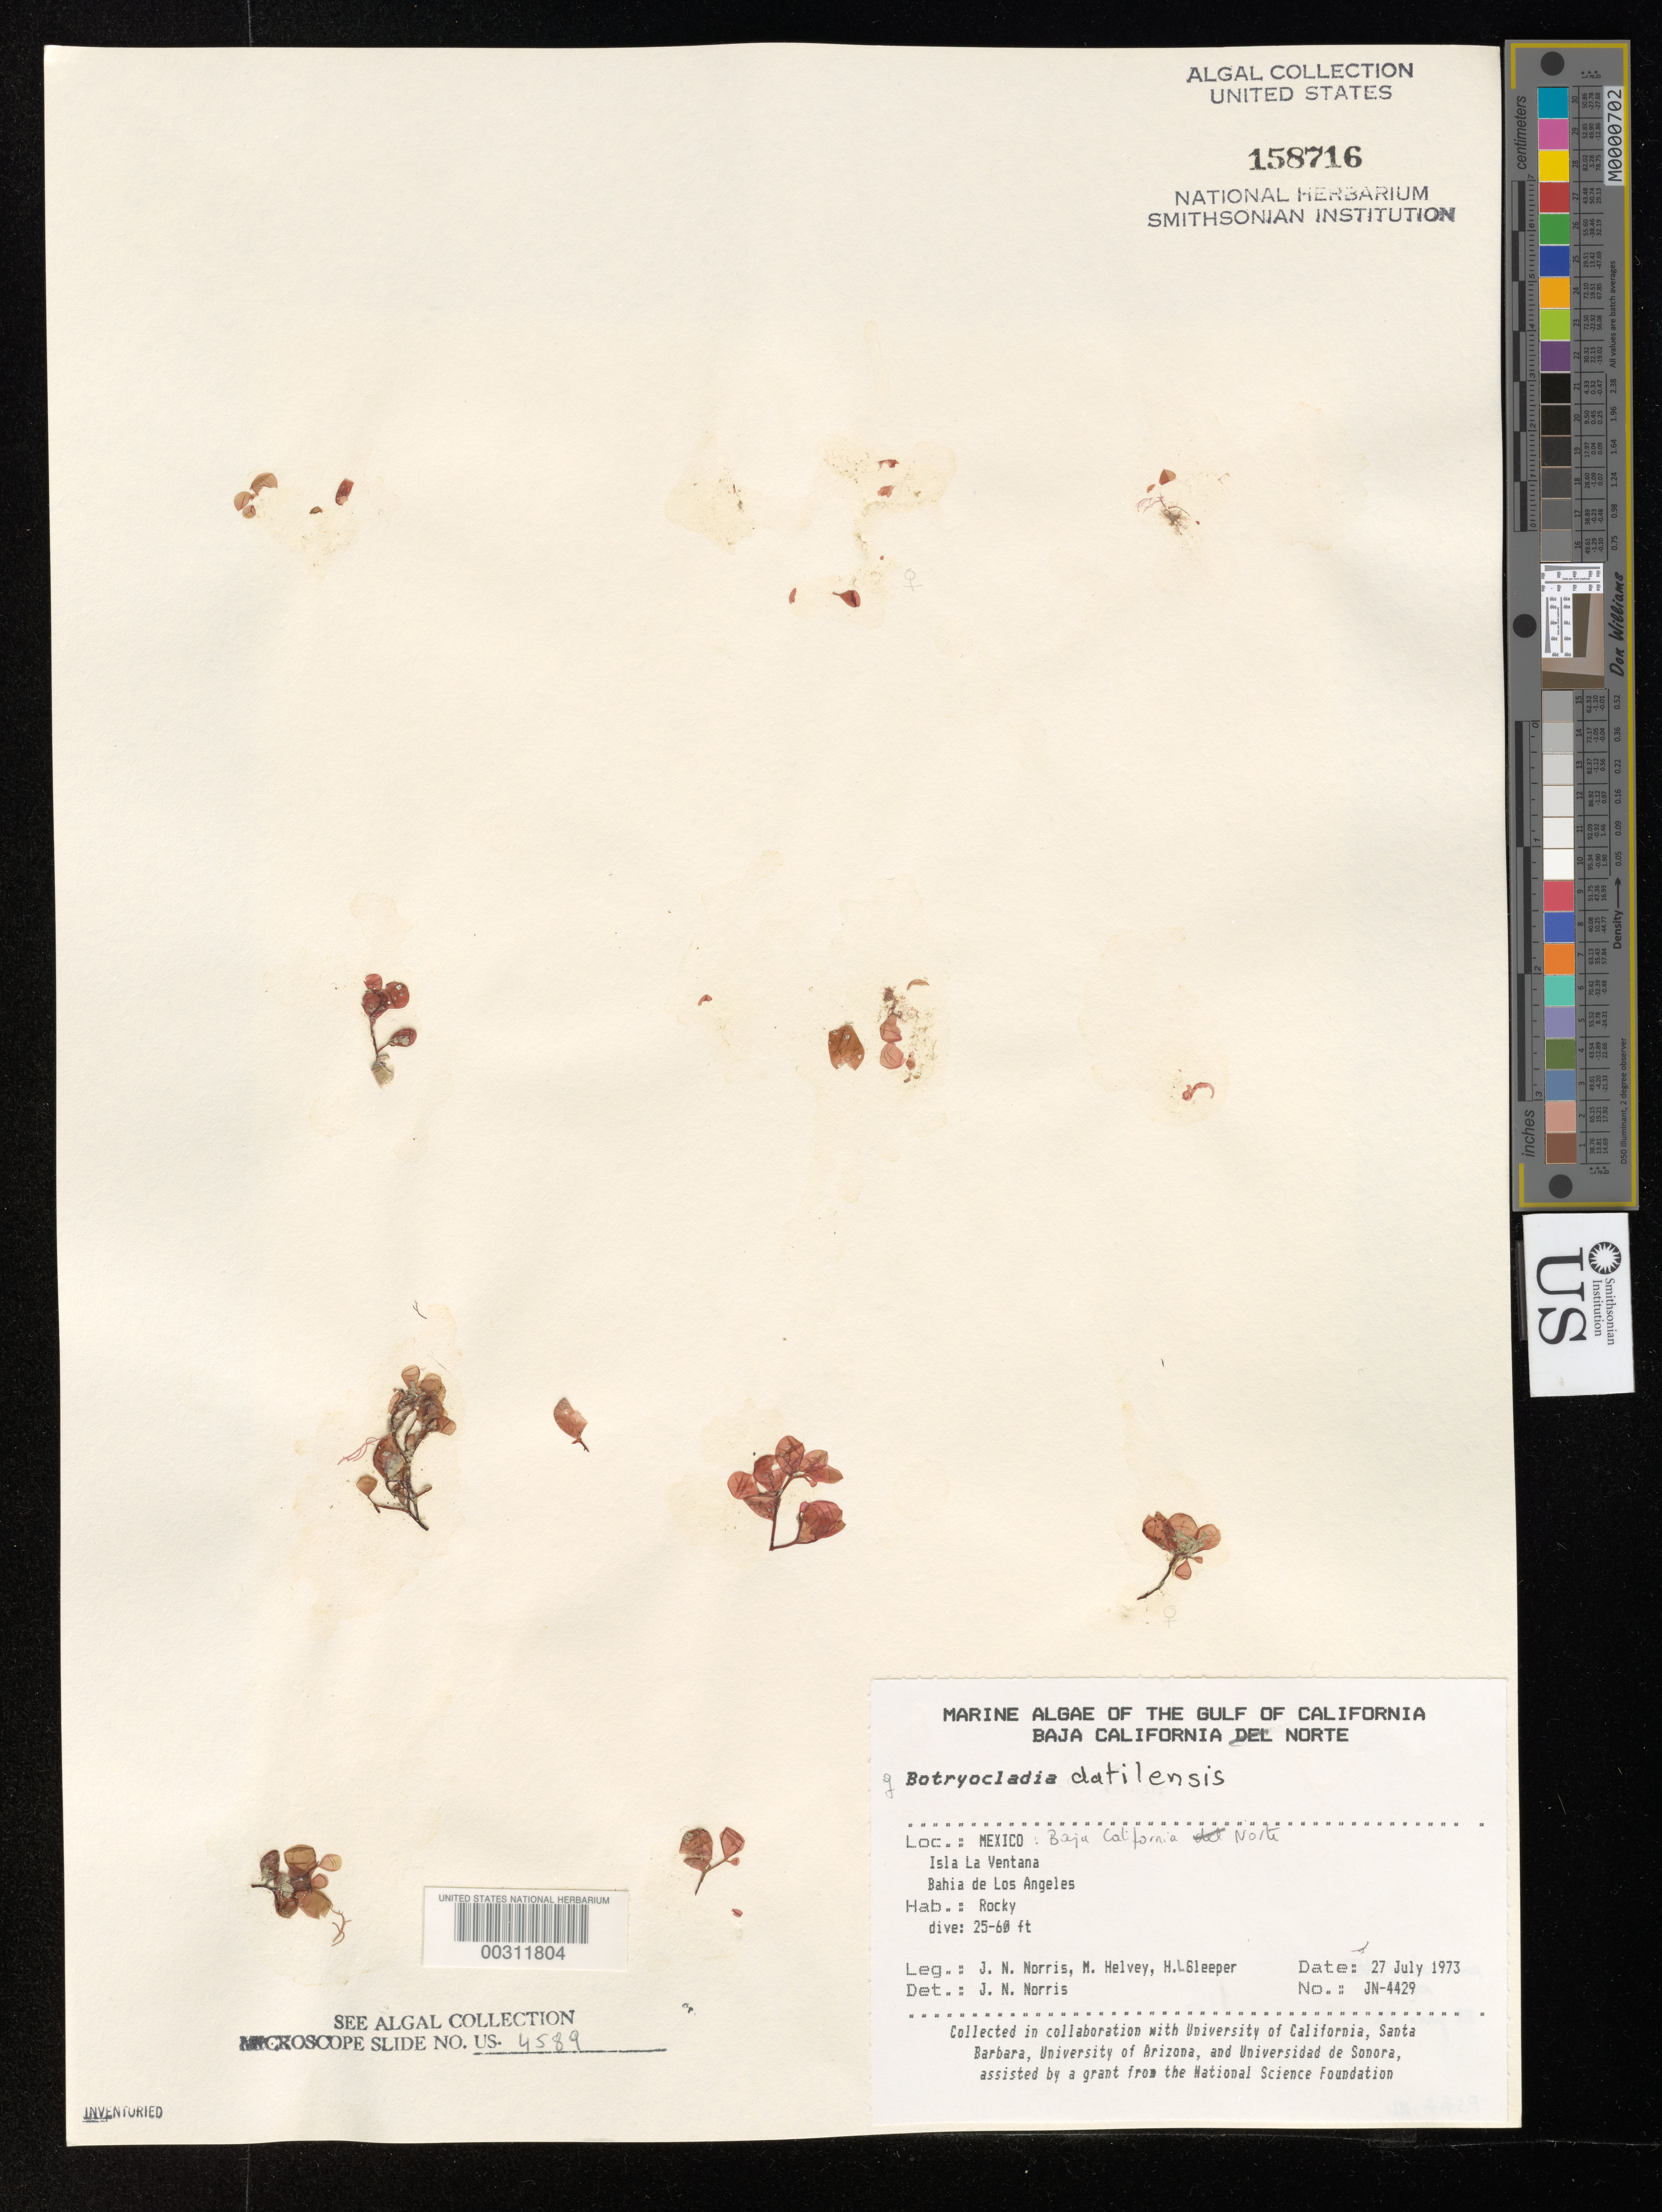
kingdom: Plantae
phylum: Rhodophyta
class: Florideophyceae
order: Rhodymeniales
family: Rhodymeniaceae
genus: Botryocladia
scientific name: Botryocladia datilensis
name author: (E.Y. Dawson) J.N. Norris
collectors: J. N. Norris, M. Helvey & H. Sleeper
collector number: JN-4429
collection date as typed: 27 Jul 1973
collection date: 1973-07-27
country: Mexico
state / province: Baja California Norte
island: Isla la Ventana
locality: Bahia de Los Angeles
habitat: Rocky, dive: 25-60 ft.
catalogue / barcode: US 158716